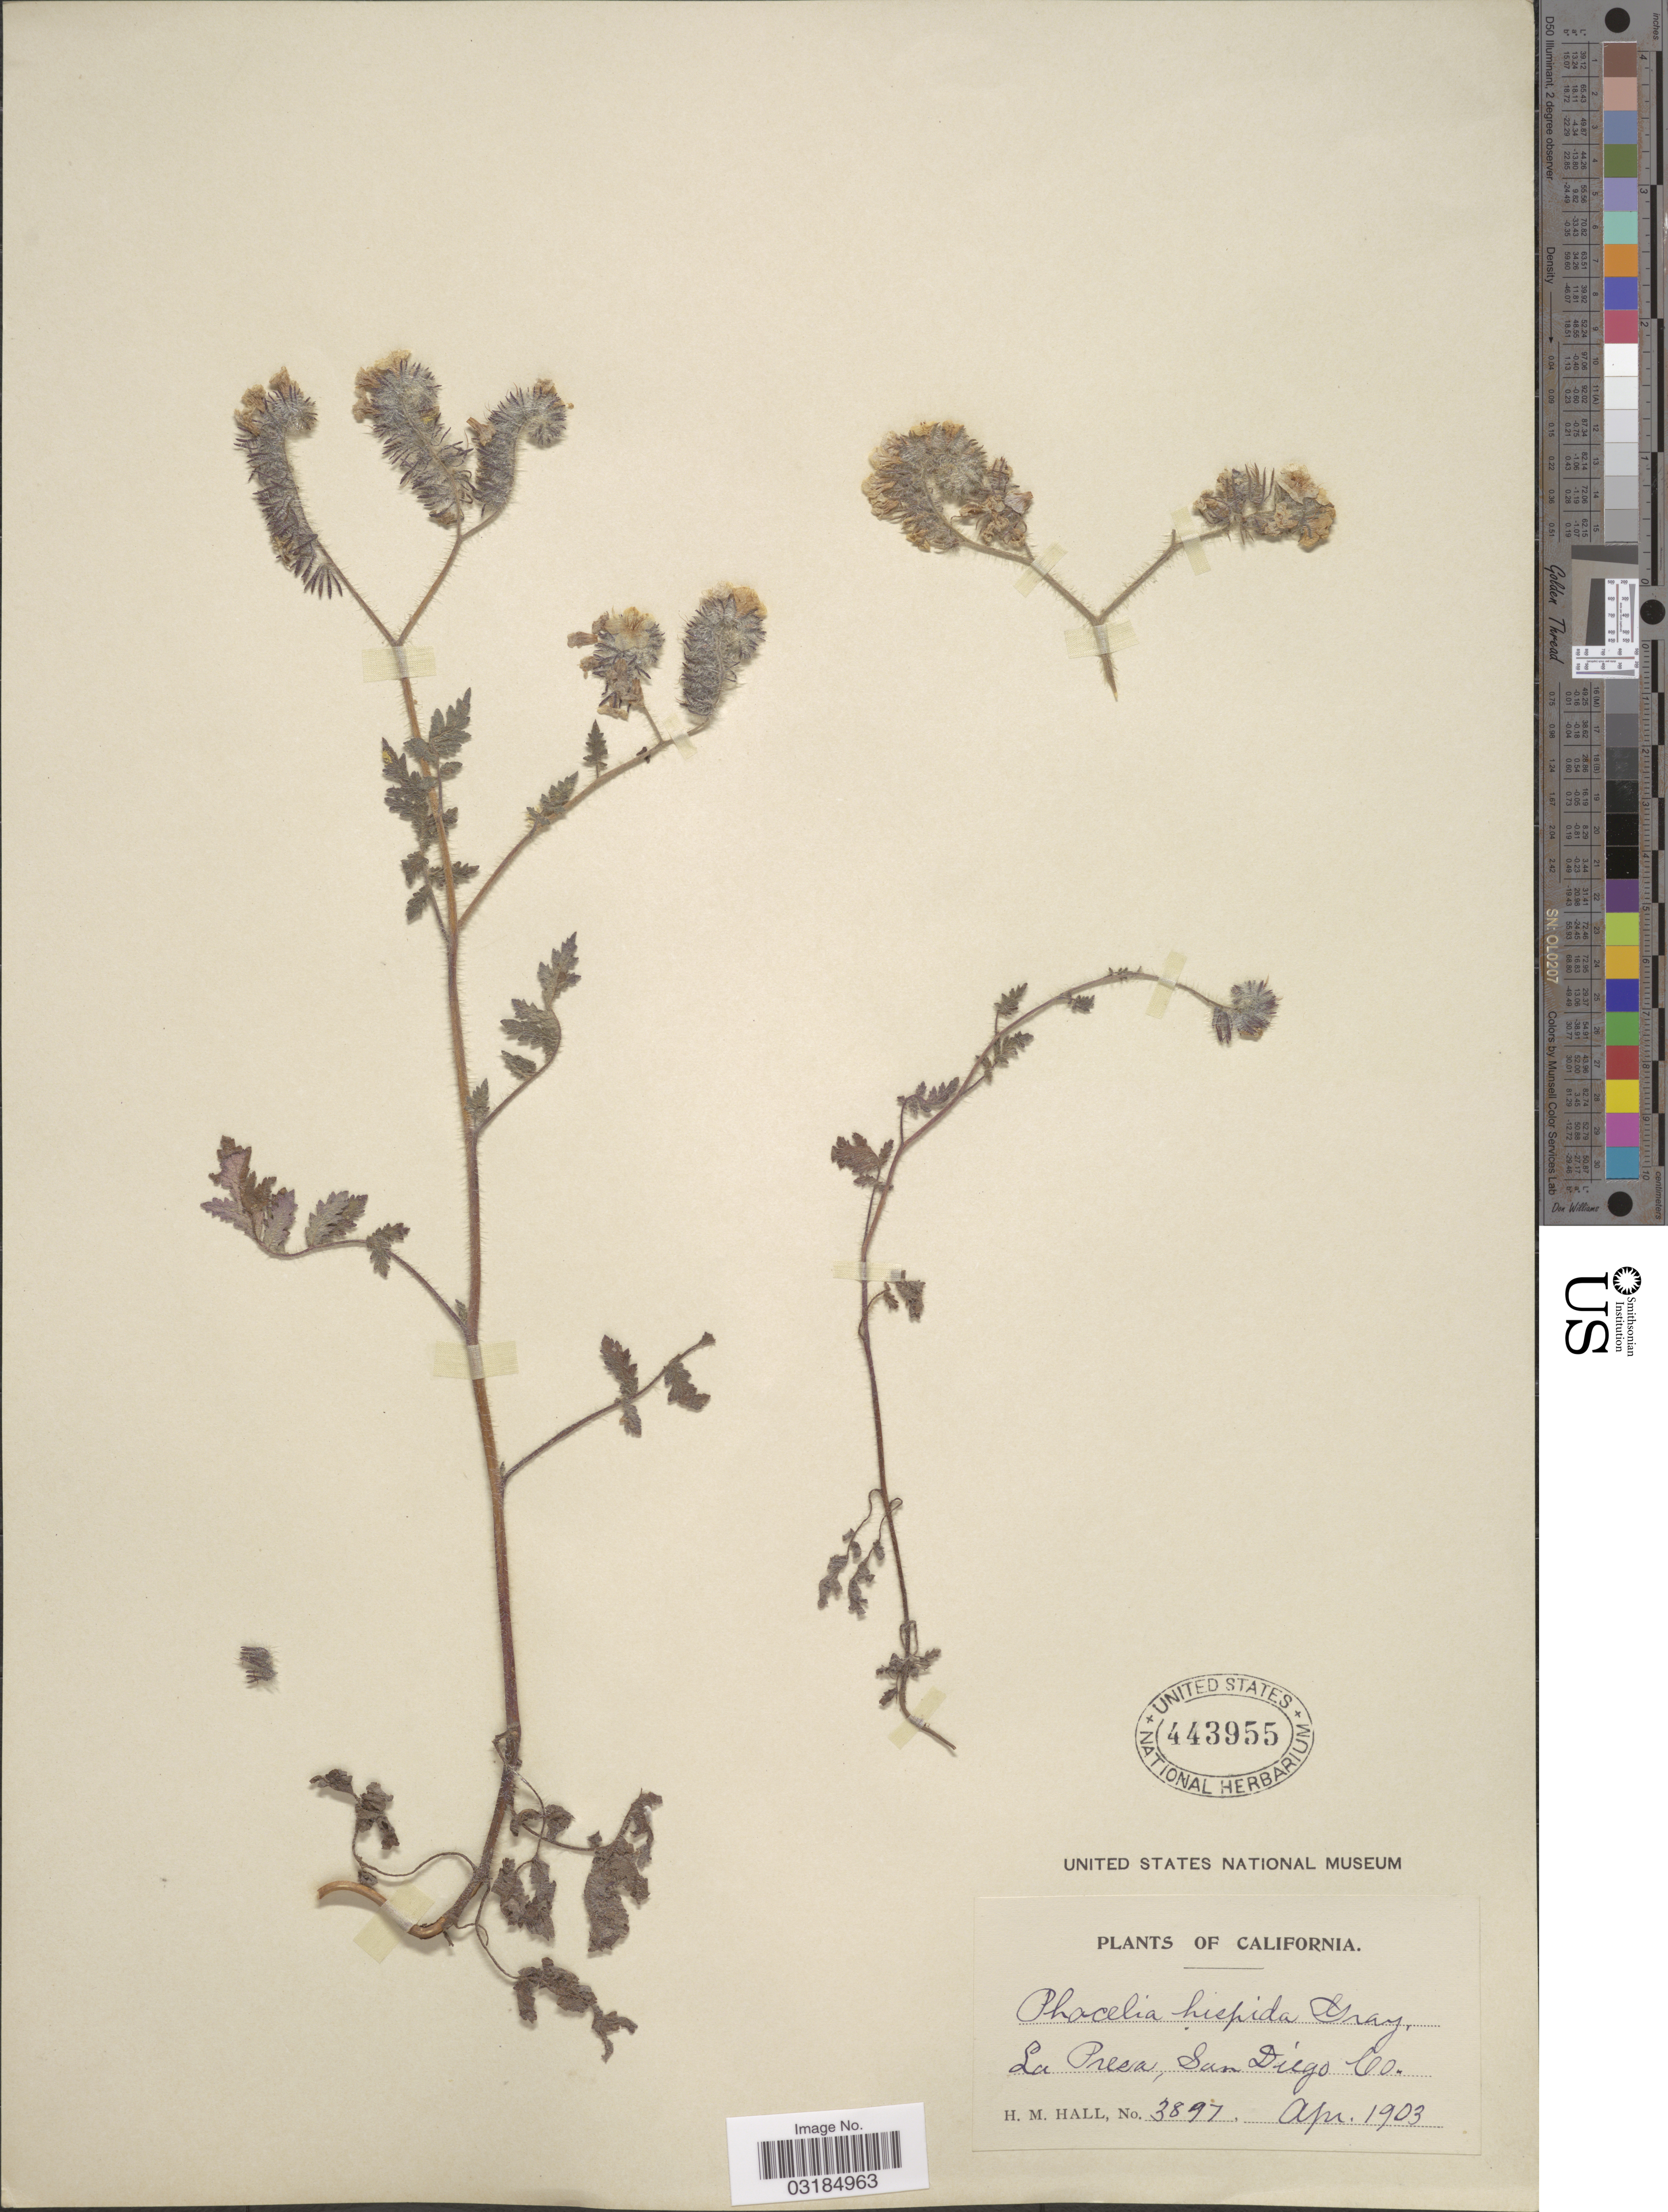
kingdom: Plantae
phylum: Tracheophyta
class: Magnoliopsida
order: Boraginales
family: Hydrophyllaceae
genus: Phacelia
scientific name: Phacelia cicutaria var. hispida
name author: (A. Gray) J.T. Howell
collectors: H. M. Hall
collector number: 3897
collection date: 1903-04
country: United States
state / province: California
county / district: San Diego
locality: La Presa, San Diego Co.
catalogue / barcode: US 443955